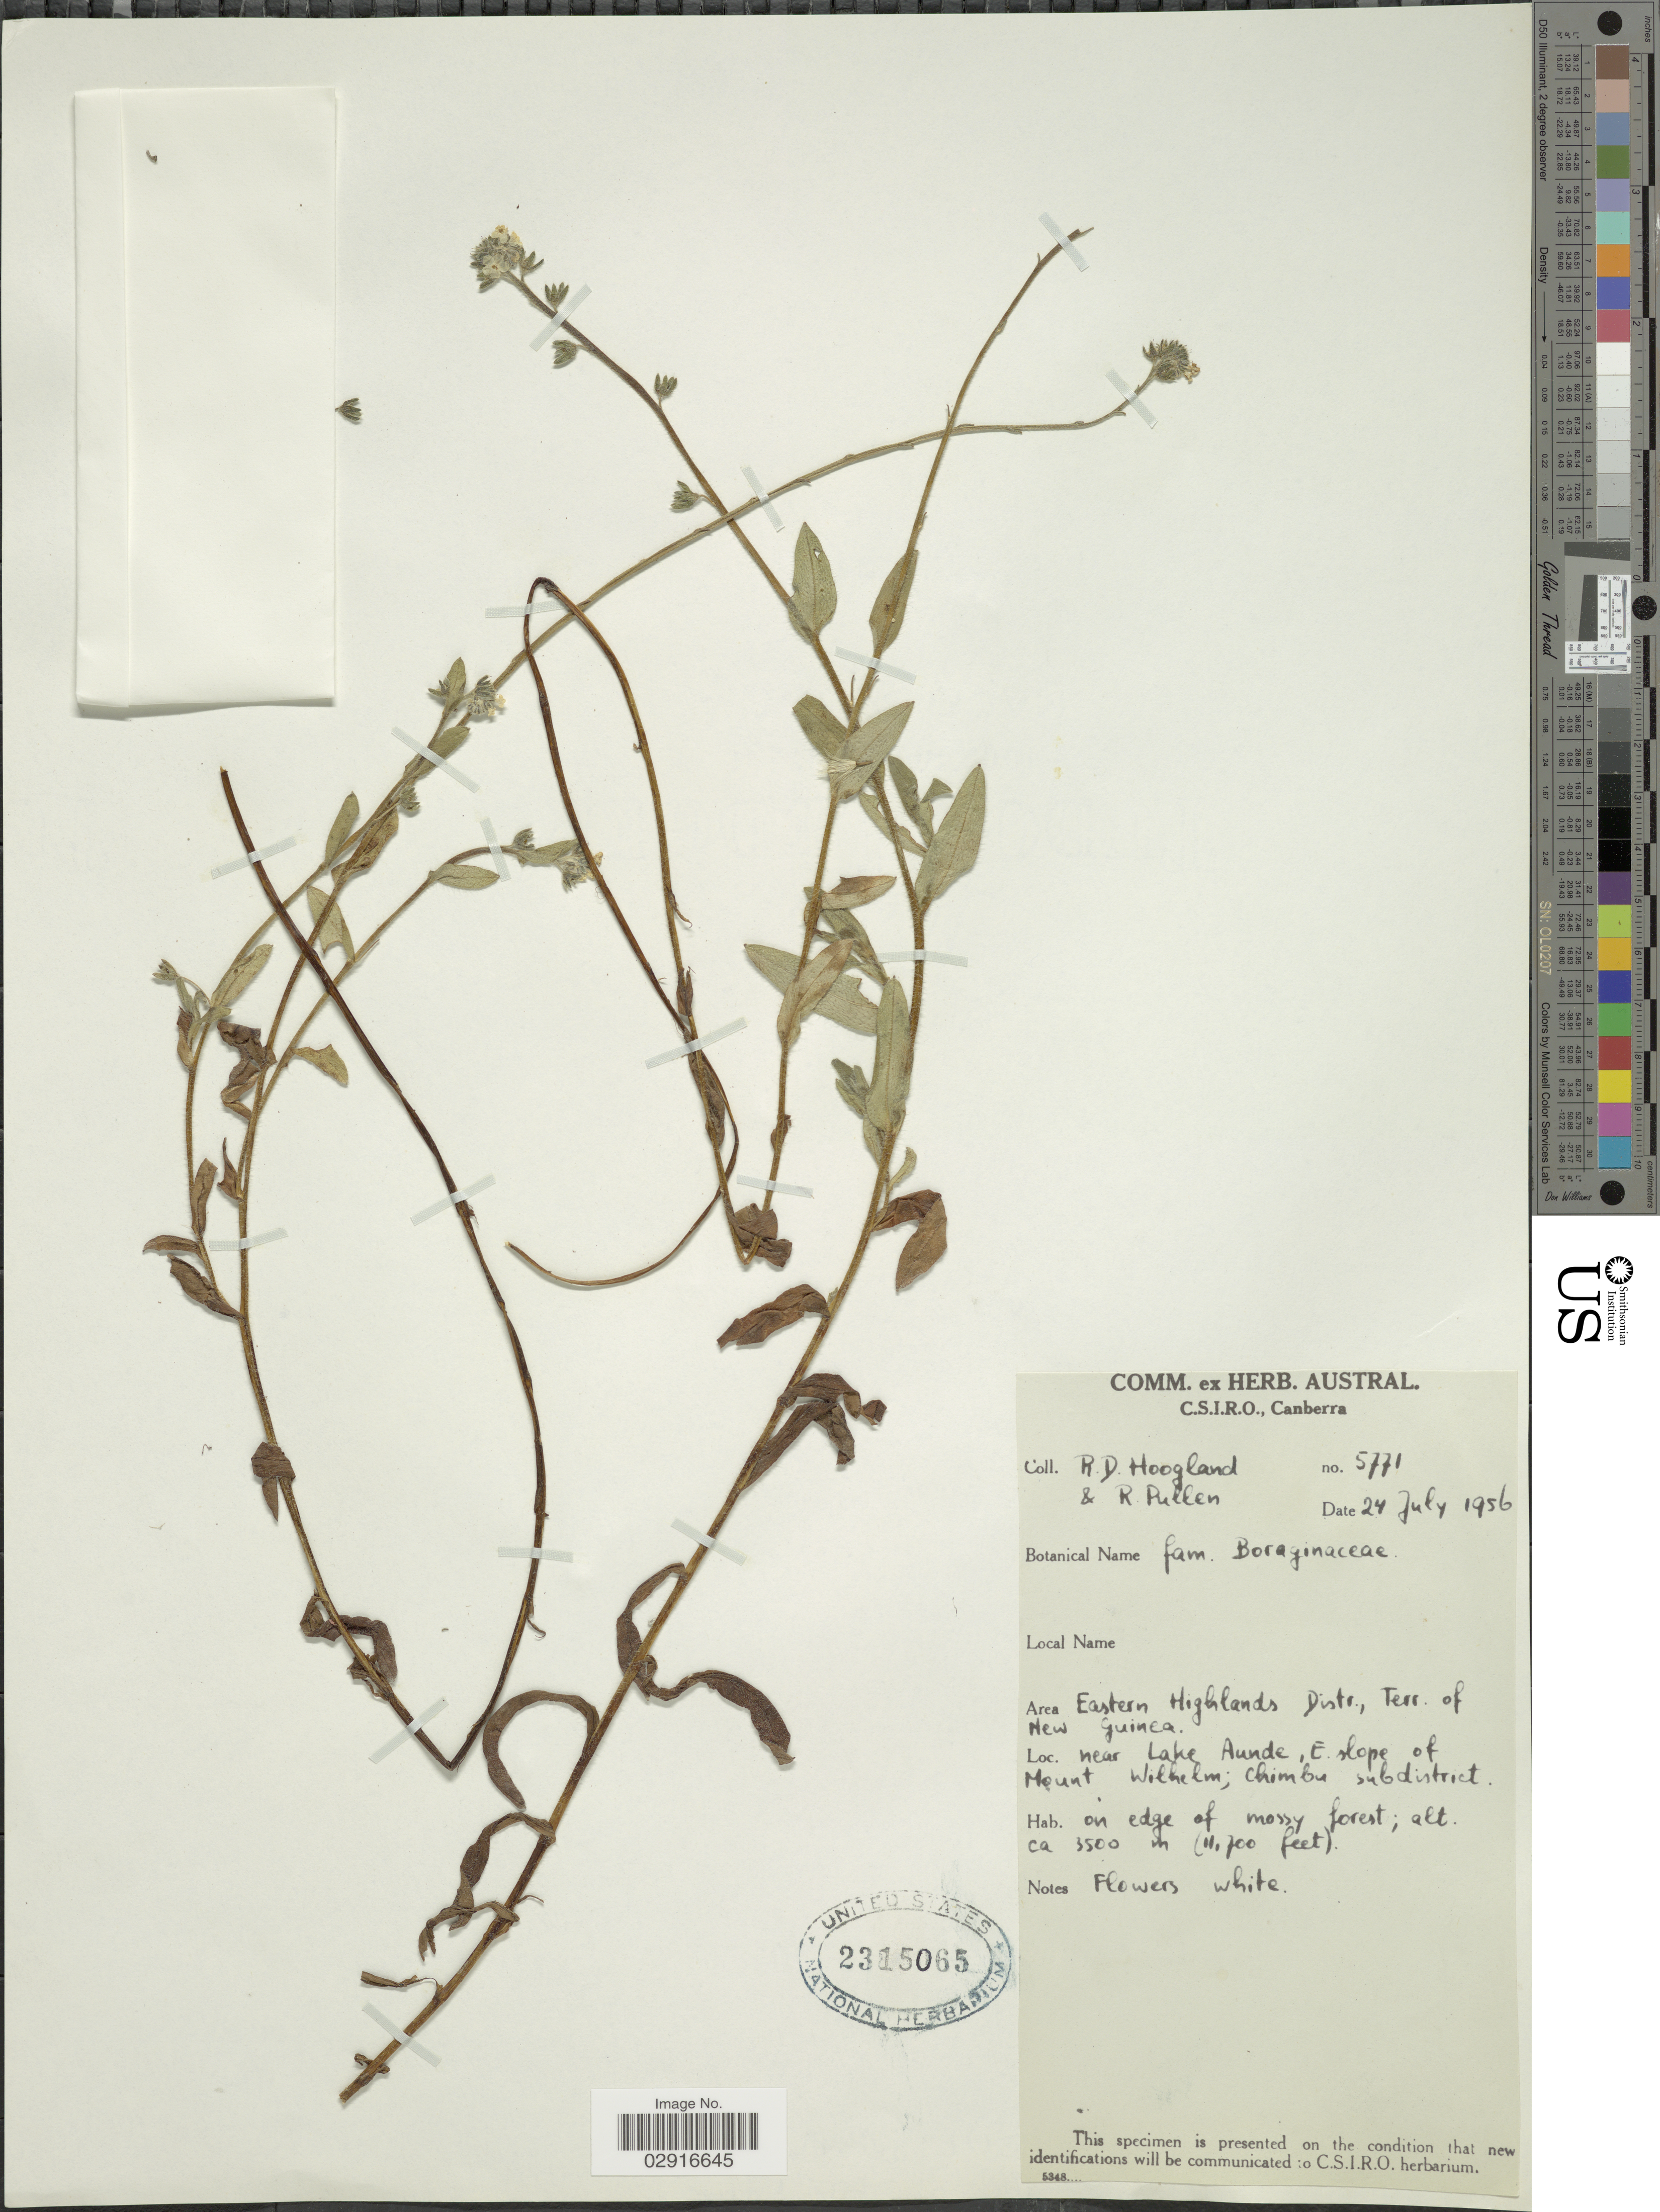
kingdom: Plantae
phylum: Tracheophyta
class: Magnoliopsida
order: Boraginales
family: Boraginaceae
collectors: R. D. Hoogland & R. Pullen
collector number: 5771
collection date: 1956-07-24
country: Papua New Guinea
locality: Eastern Highlands Distr., Terr. of New Guinea. Near Lake Aunde, E. slope of Mount Wilhelm; Chimbu subdistrict.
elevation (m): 3500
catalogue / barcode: US 2315065